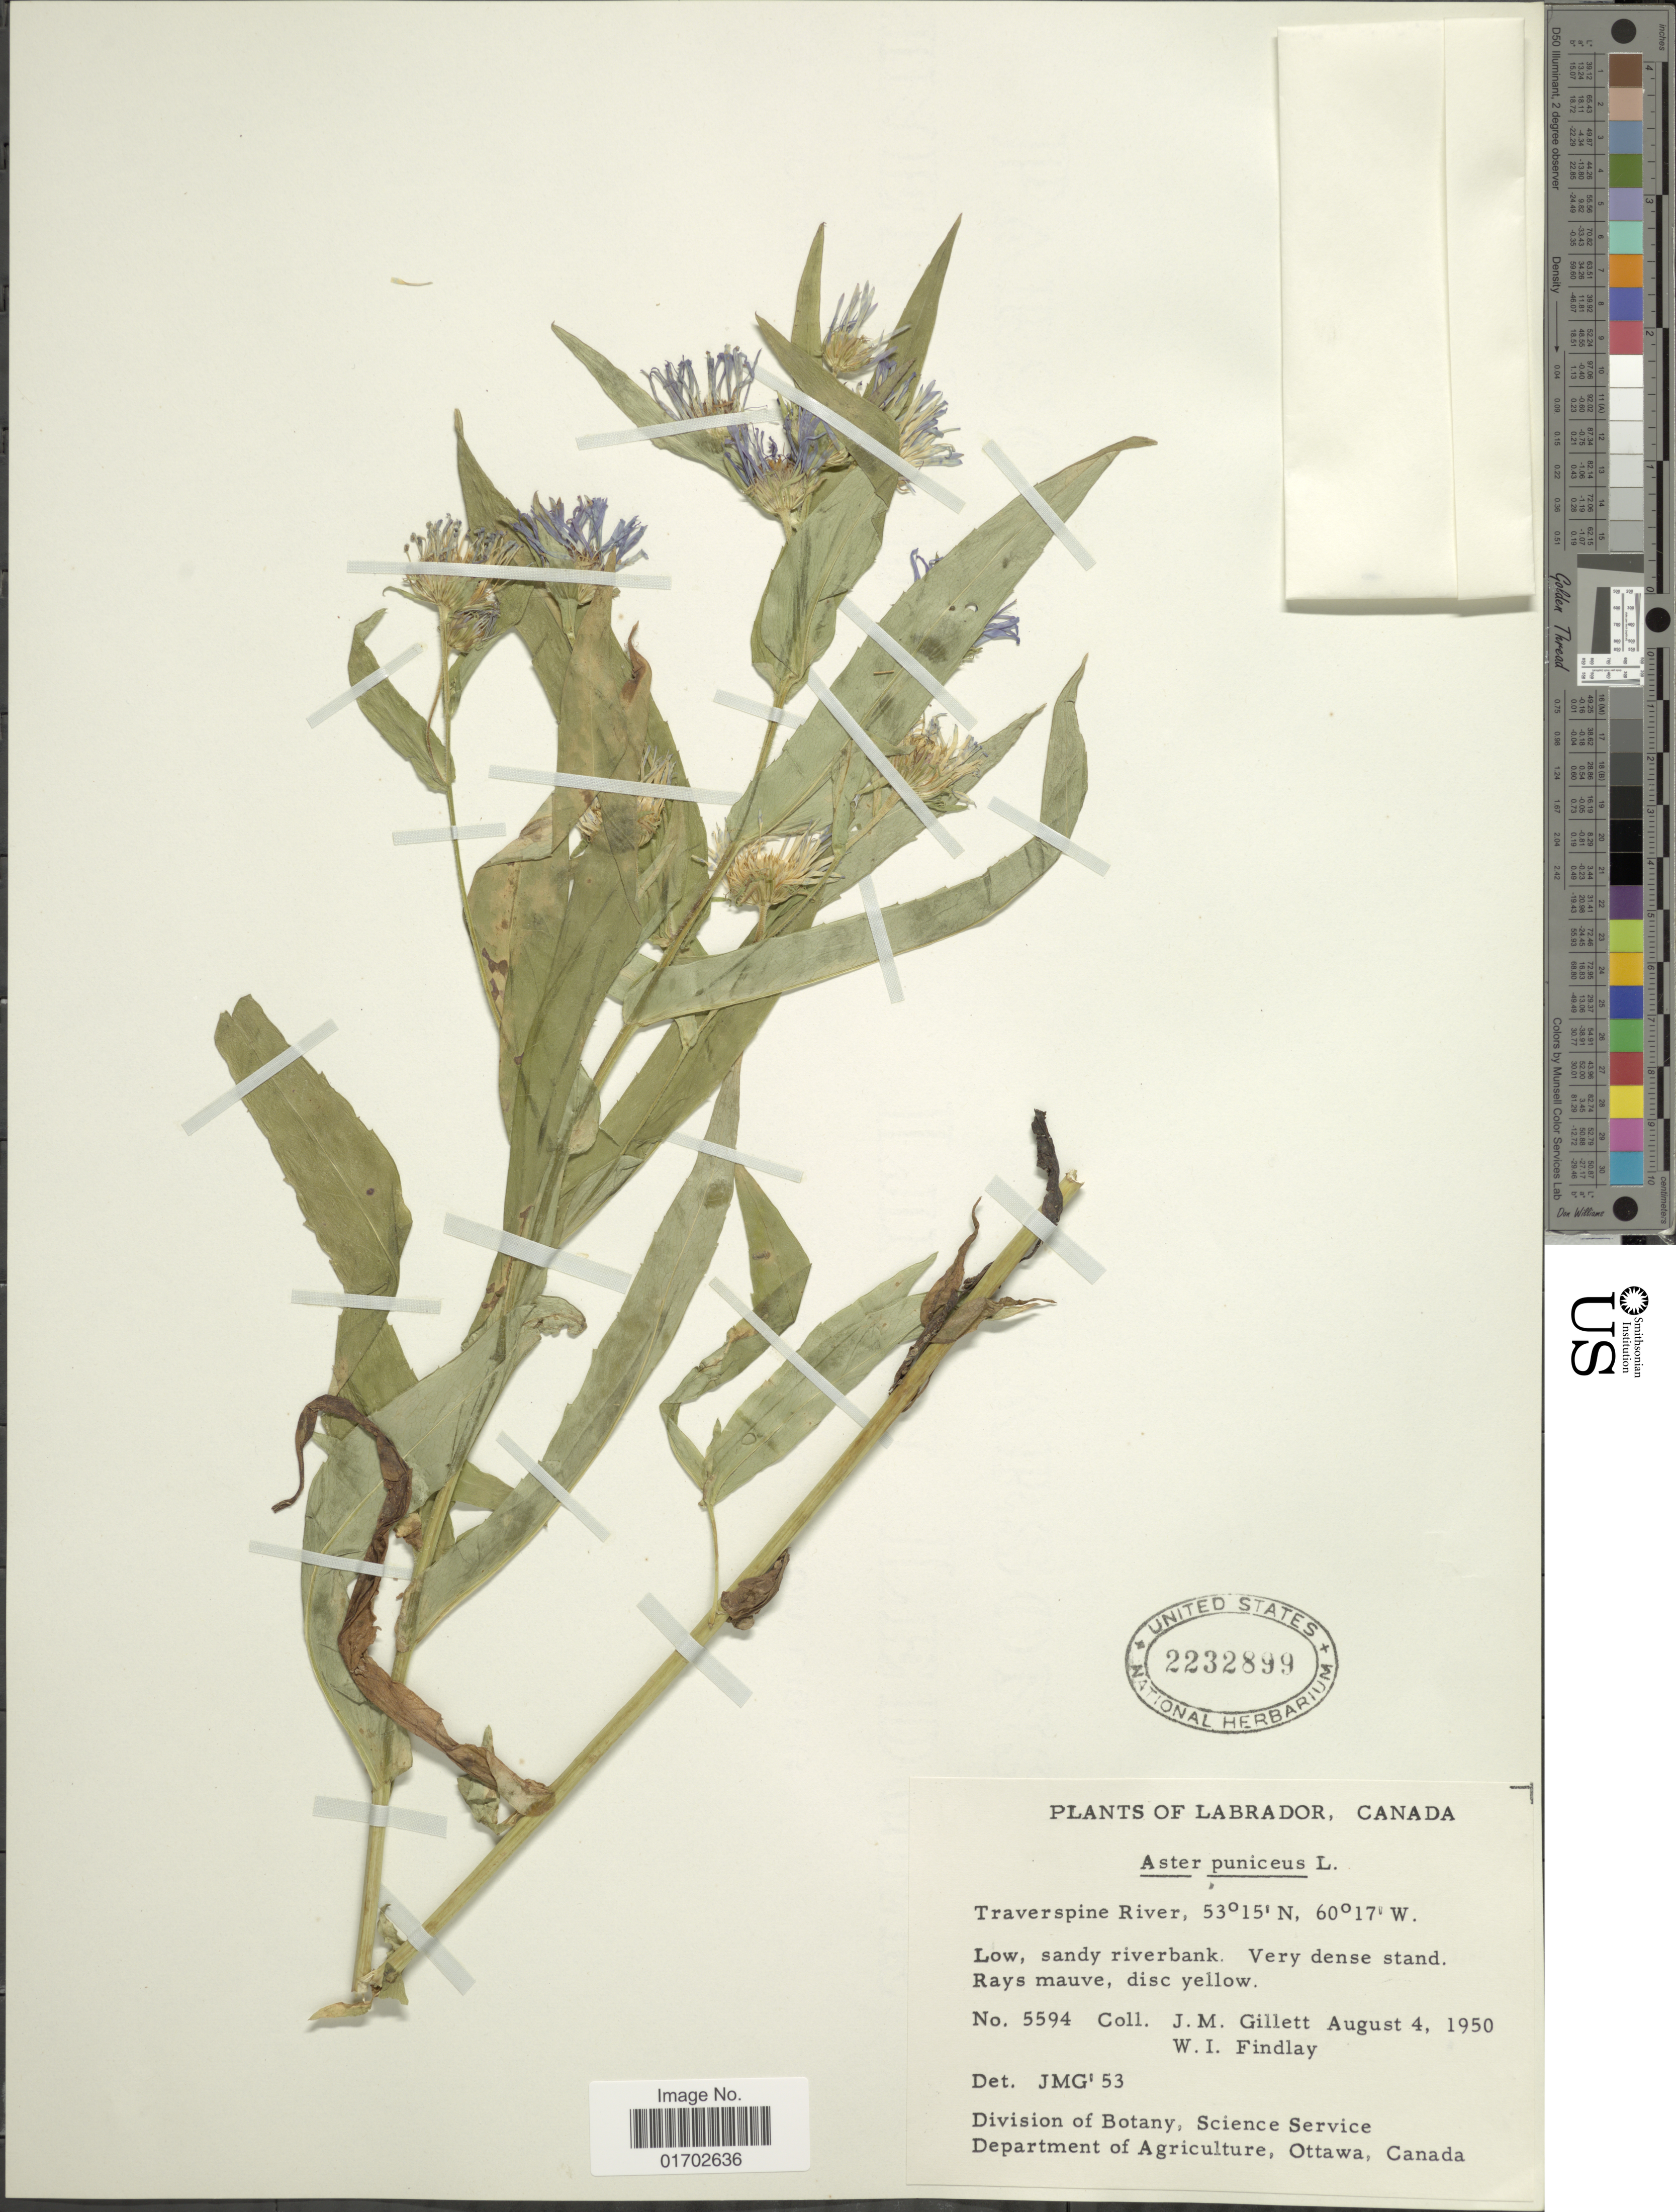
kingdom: Plantae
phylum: Tracheophyta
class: Magnoliopsida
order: Asterales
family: Asteraceae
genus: Symphyotrichum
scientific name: Symphyotrichum puniceum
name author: (L.) Á. Löve & D. Löve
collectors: J. M. Gillet & W. Findlay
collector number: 5594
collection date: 1950-08-04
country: Canada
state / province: Newfoundland and Labrador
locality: Labrador, Traverspine River, Low, sandy riverbank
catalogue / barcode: US 2232899